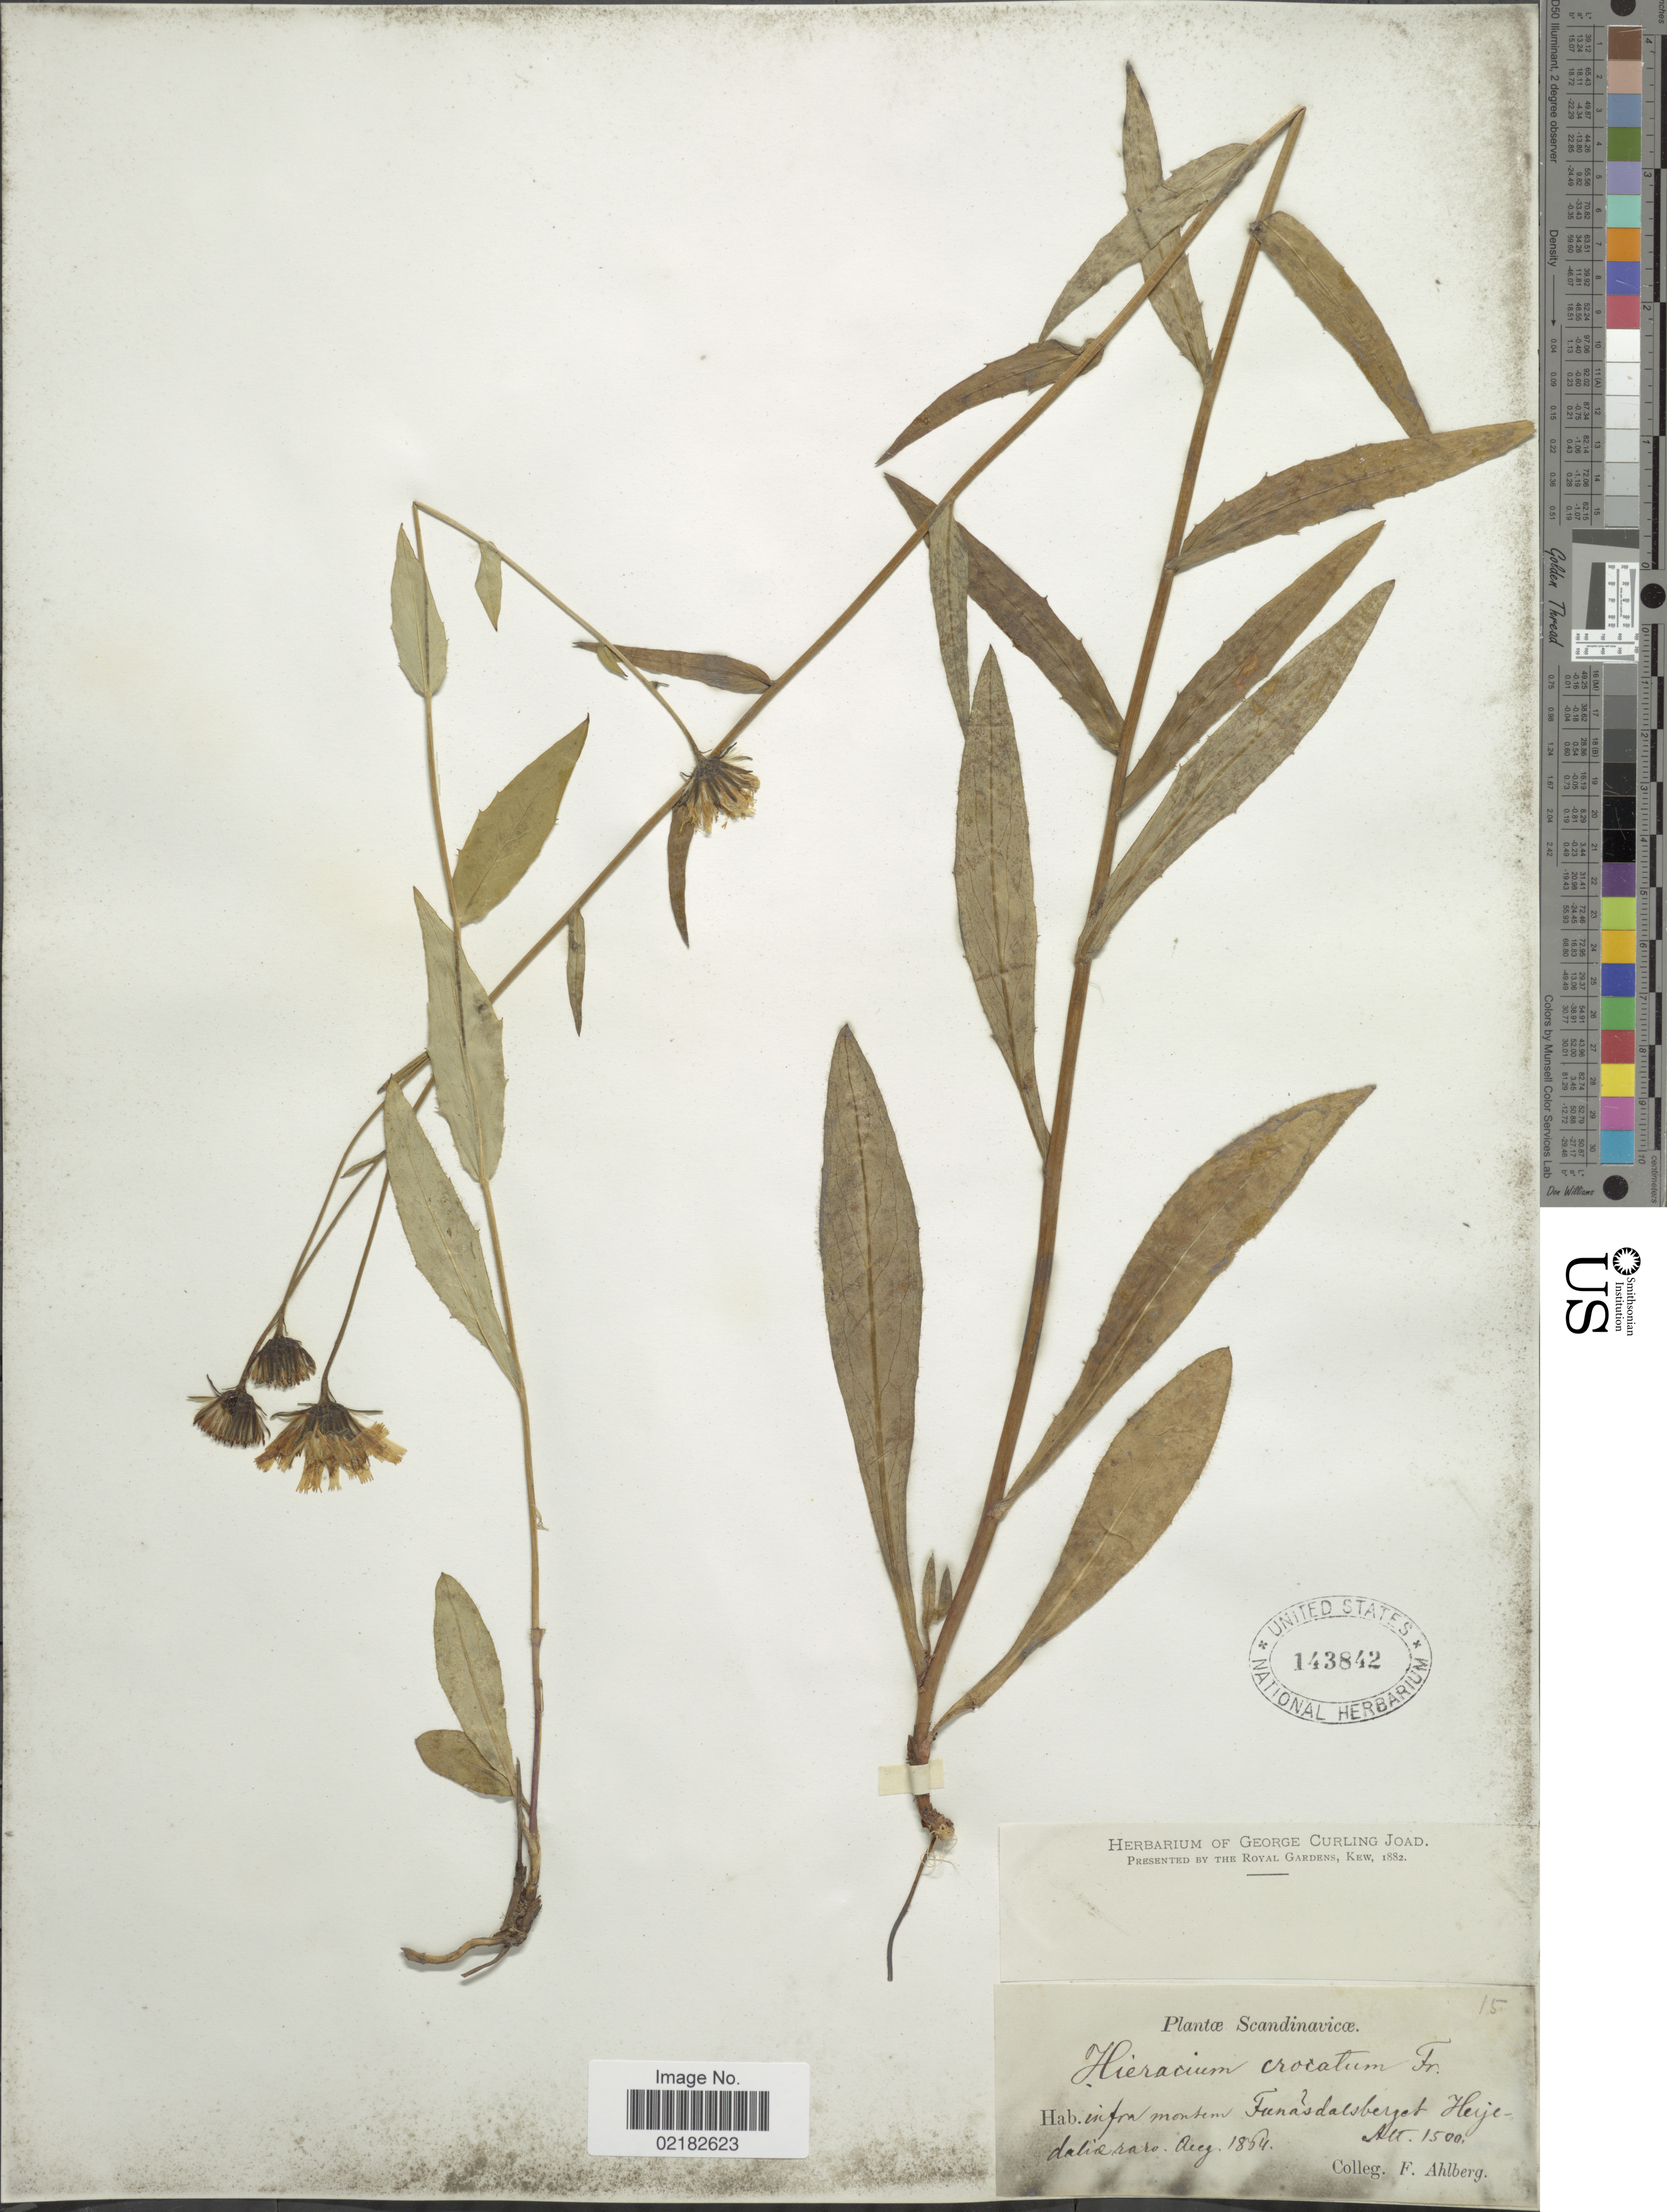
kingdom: Plantae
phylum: Tracheophyta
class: Magnoliopsida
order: Asterales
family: Asteraceae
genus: Hieracium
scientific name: Hieracium crocatum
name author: Fr.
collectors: F. Ahlberg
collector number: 15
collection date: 1864-08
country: Sweden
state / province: Jämtland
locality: Scandinavicae, infra montem Funasdalsberget Herjedalia [Scandinavia, below Funäsdalsberget mountain, Härjedalen]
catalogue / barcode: US 143842